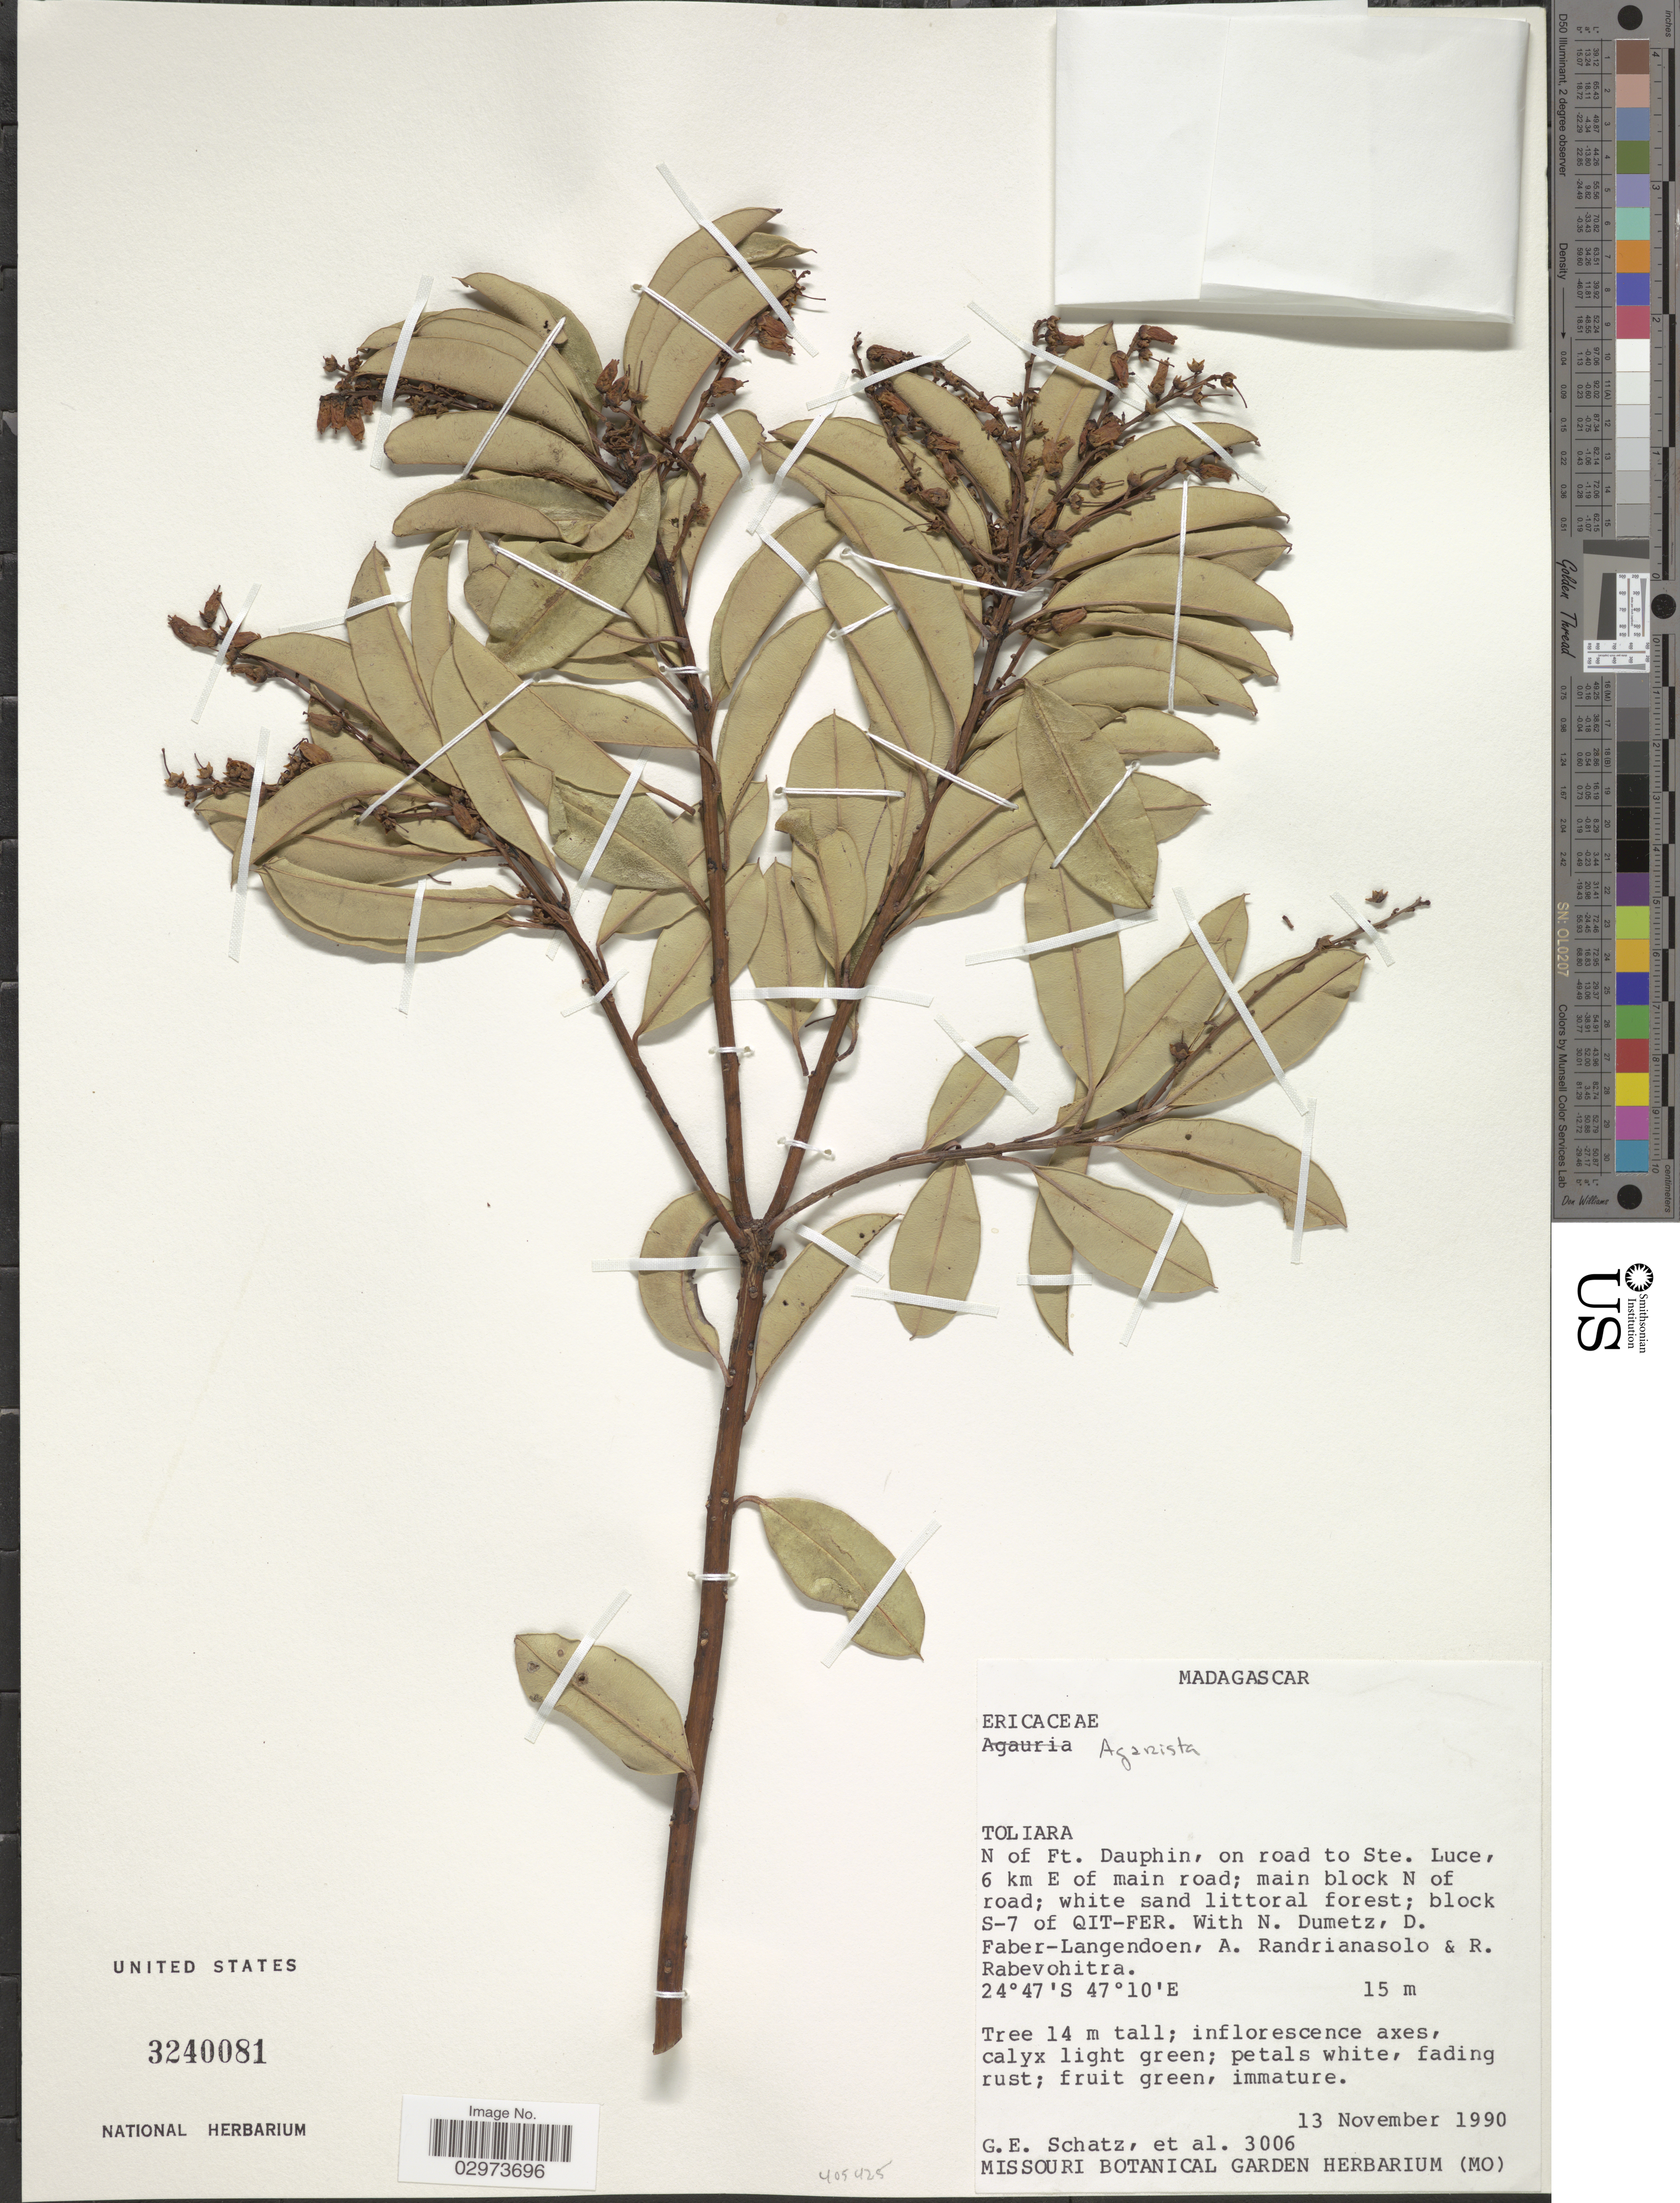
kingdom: Plantae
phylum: Tracheophyta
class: Magnoliopsida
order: Ericales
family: Ericaceae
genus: Agarista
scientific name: Agarista sp.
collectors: G. Schatz, N. Dumetz, D. Faber-Langendoen, A. Randrianasolo & R. Rabevohitra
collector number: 3006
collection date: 1990-11-13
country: Madagascar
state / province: Anosy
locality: N of Ft. Dauphin, on road to Ste. Luce, 6 km E of main road; main block N of road; block S-7 of QIT-FER.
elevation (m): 15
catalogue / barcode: US 3240081